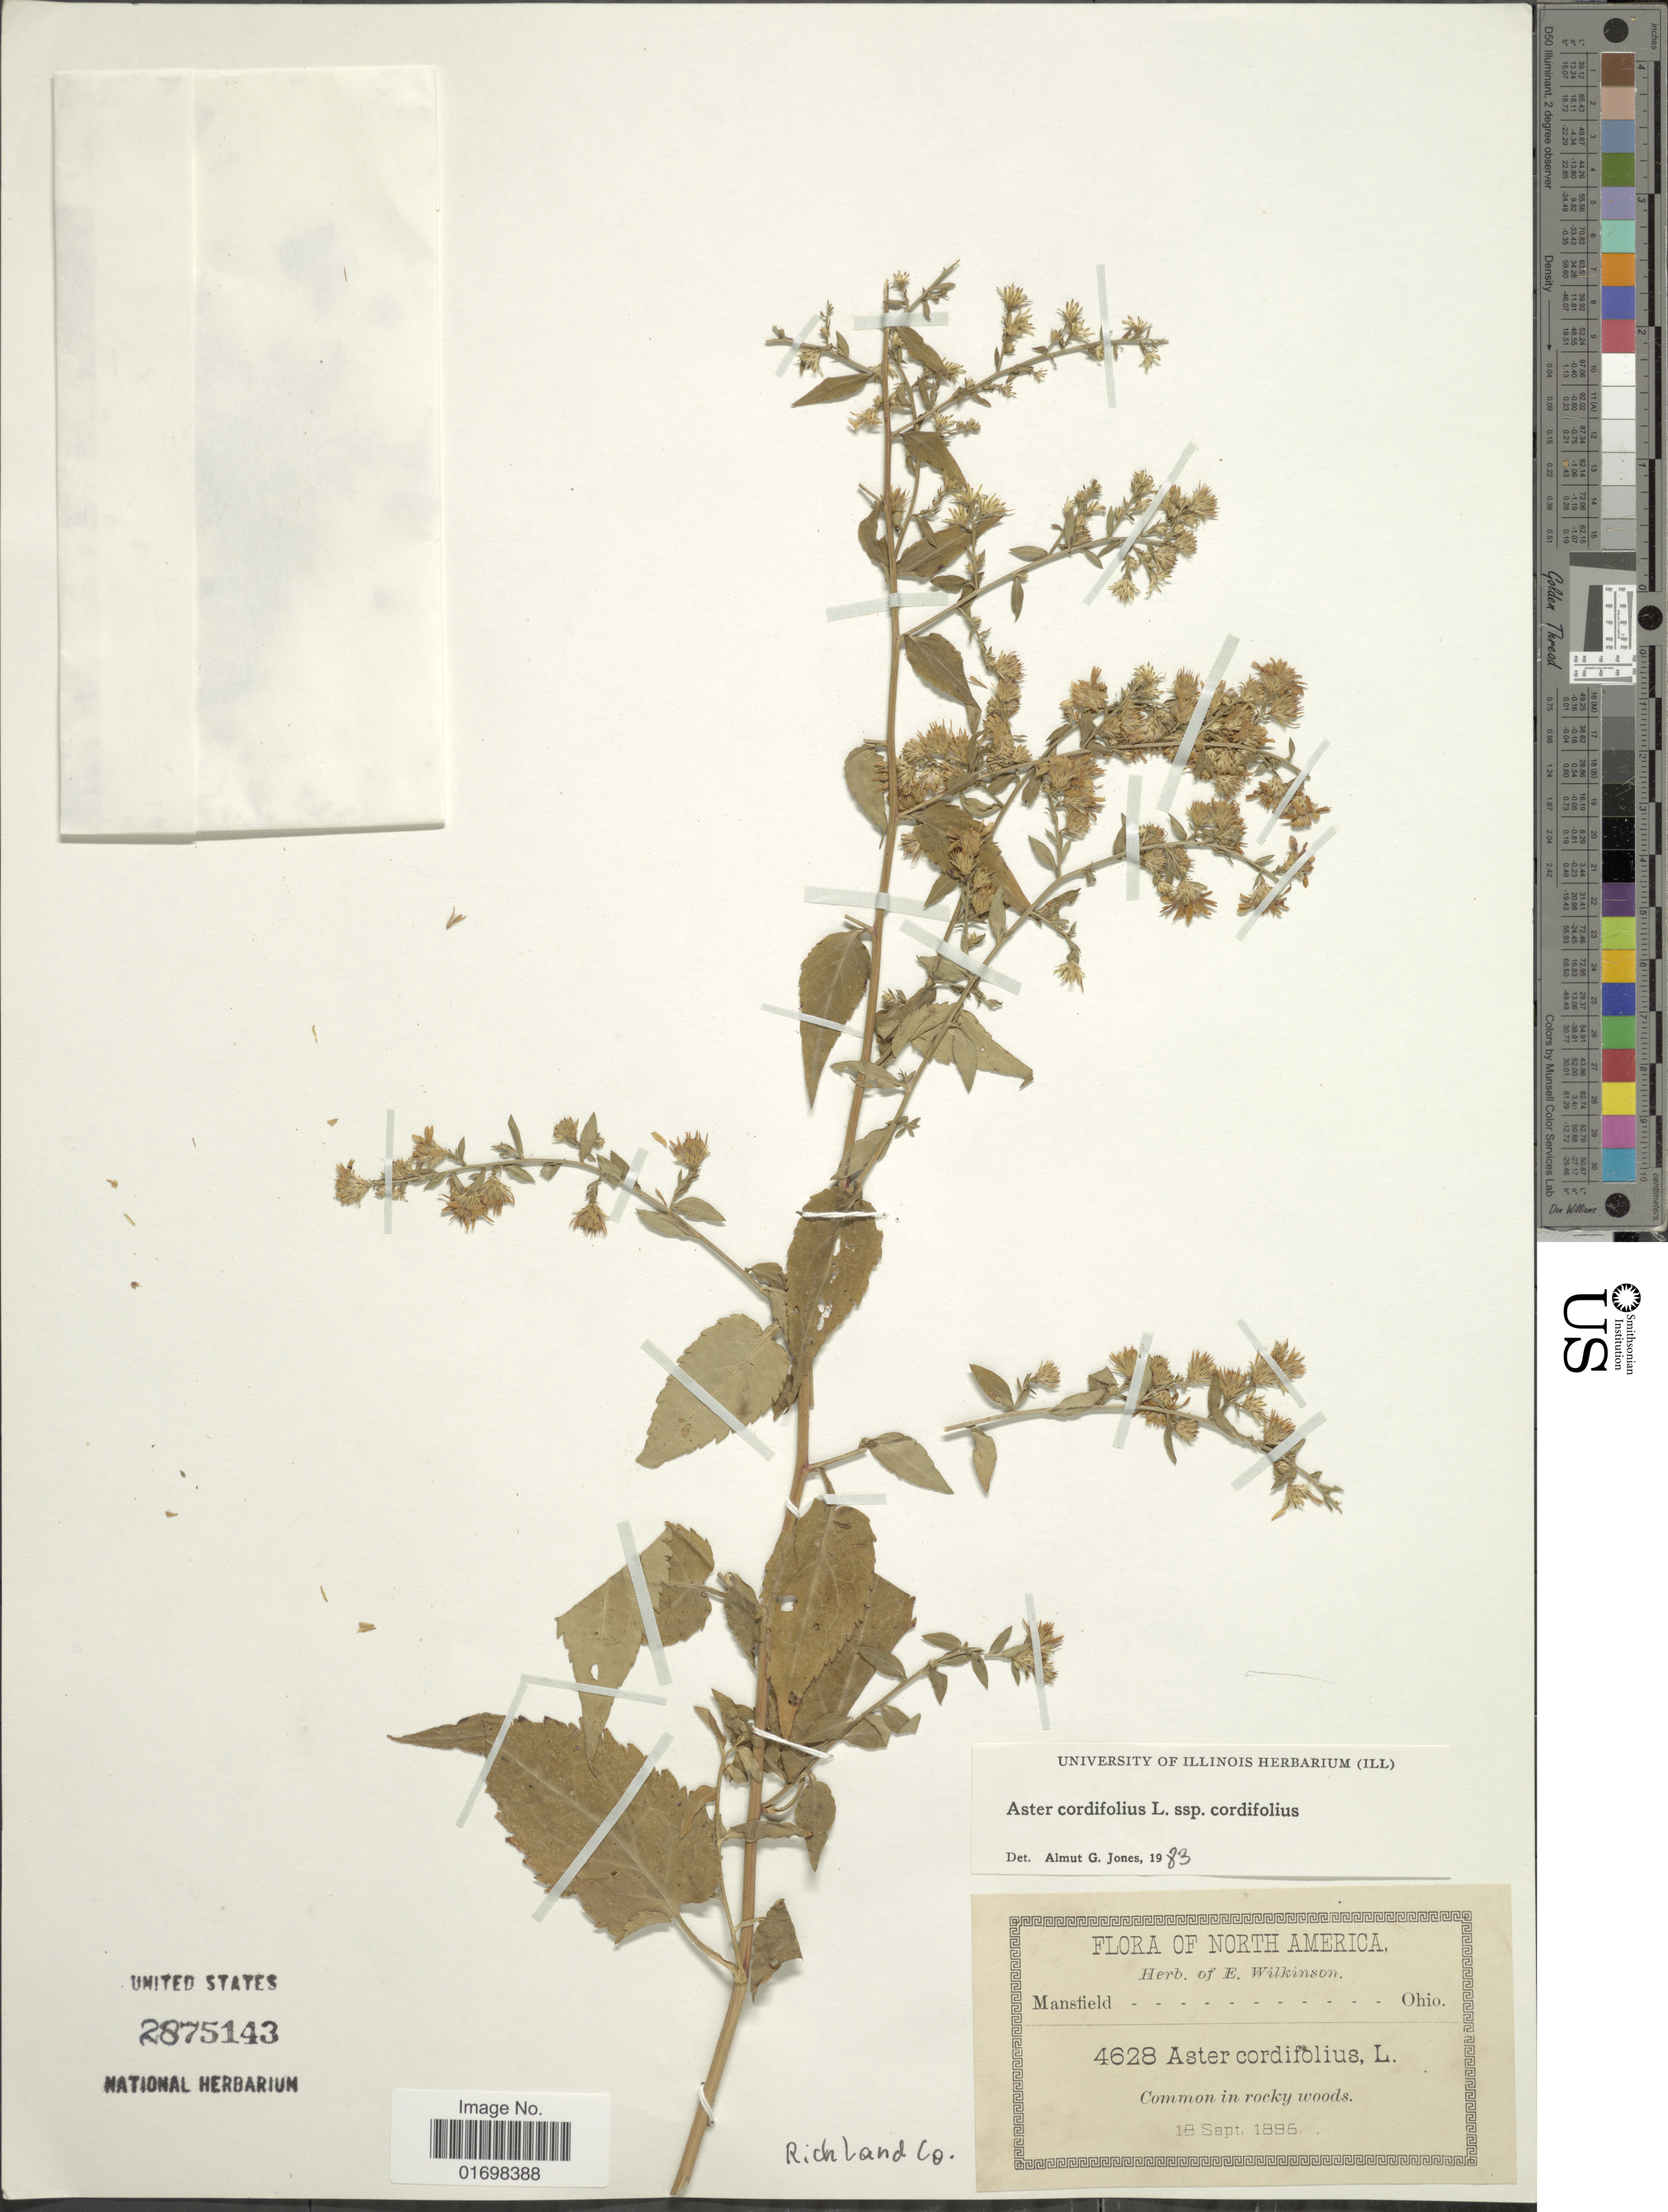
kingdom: Plantae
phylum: Tracheophyta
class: Magnoliopsida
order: Asterales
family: Asteraceae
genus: Symphyotrichum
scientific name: Symphyotrichum cordifolium var. cordifolium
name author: (L.) G.L. Nesom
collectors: ex herb. E. Wilkinson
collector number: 4628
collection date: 1896-09-18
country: United States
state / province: Ohio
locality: Mansfield, Ohio.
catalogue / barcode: US 2875143